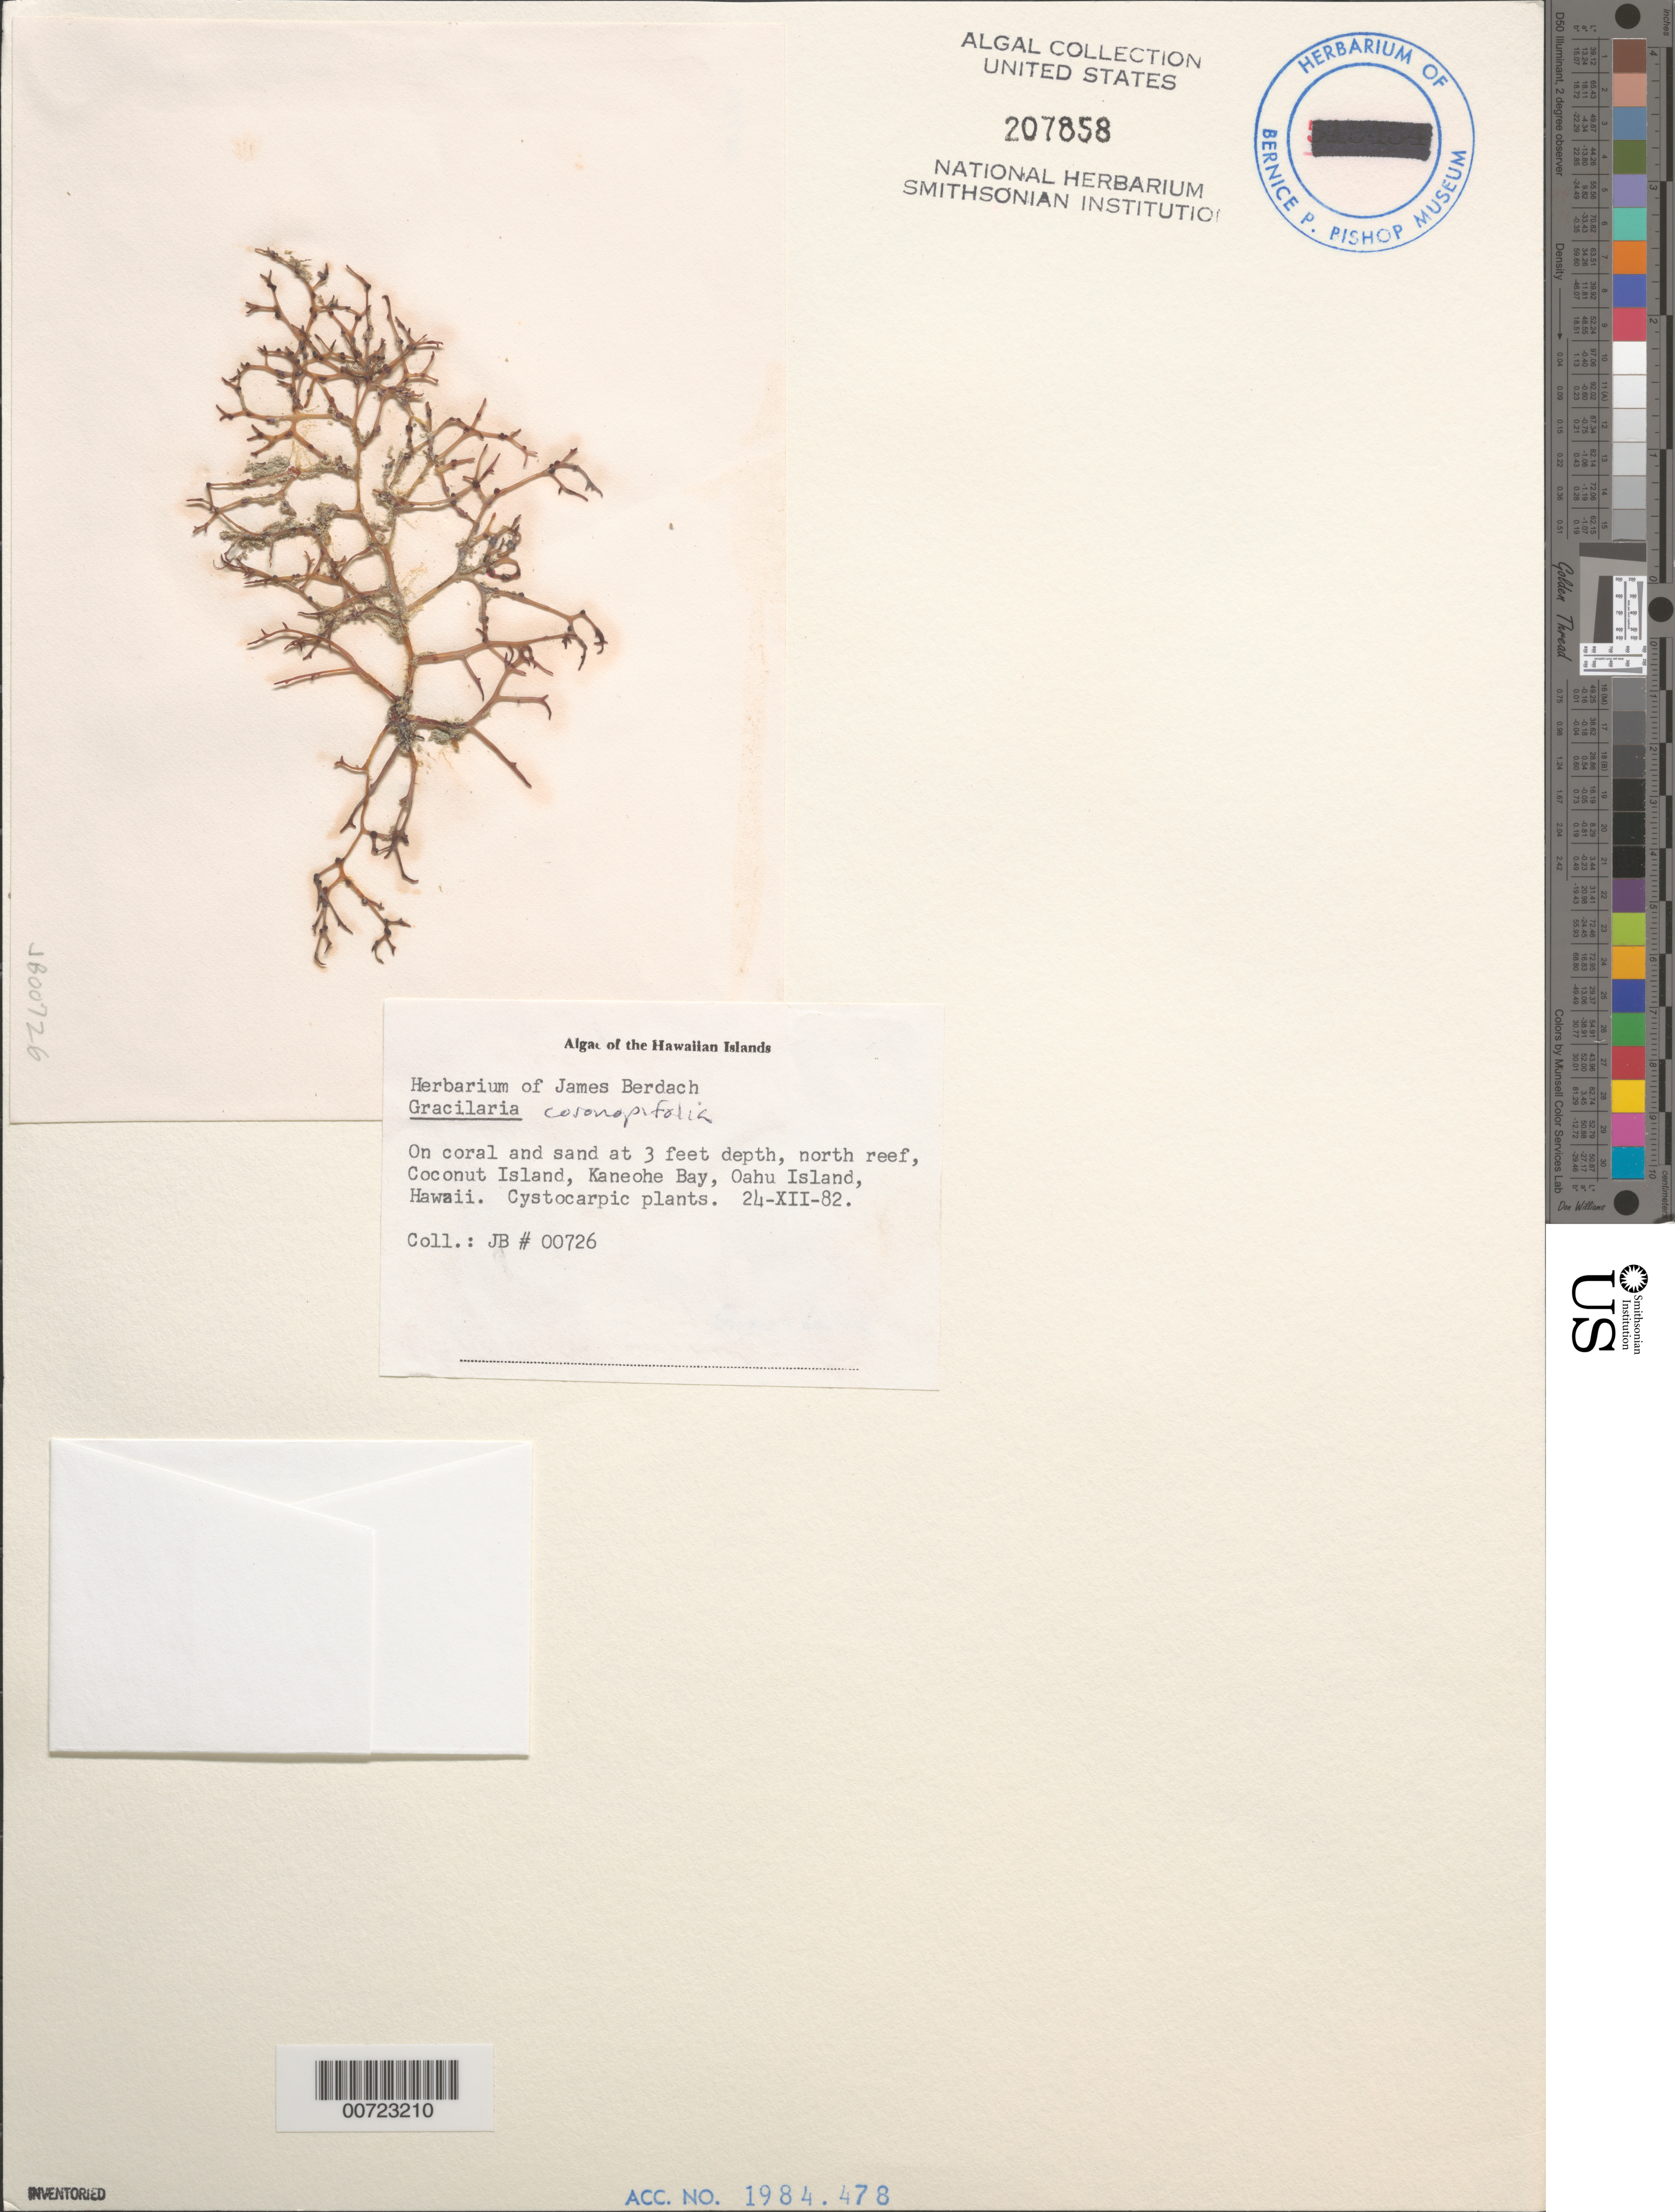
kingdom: Plantae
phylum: Rhodophyta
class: Florideophyceae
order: Gracilariales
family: Gracilariaceae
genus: Gracilaria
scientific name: Gracilaria coronopifolia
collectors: J. Berdach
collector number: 00726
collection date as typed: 24 Dec 1982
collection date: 1982-12-24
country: United States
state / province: Hawaii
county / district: Honolulu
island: Oahu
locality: Coconut Island North Reef, Kaneohe Bay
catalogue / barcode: US 207858